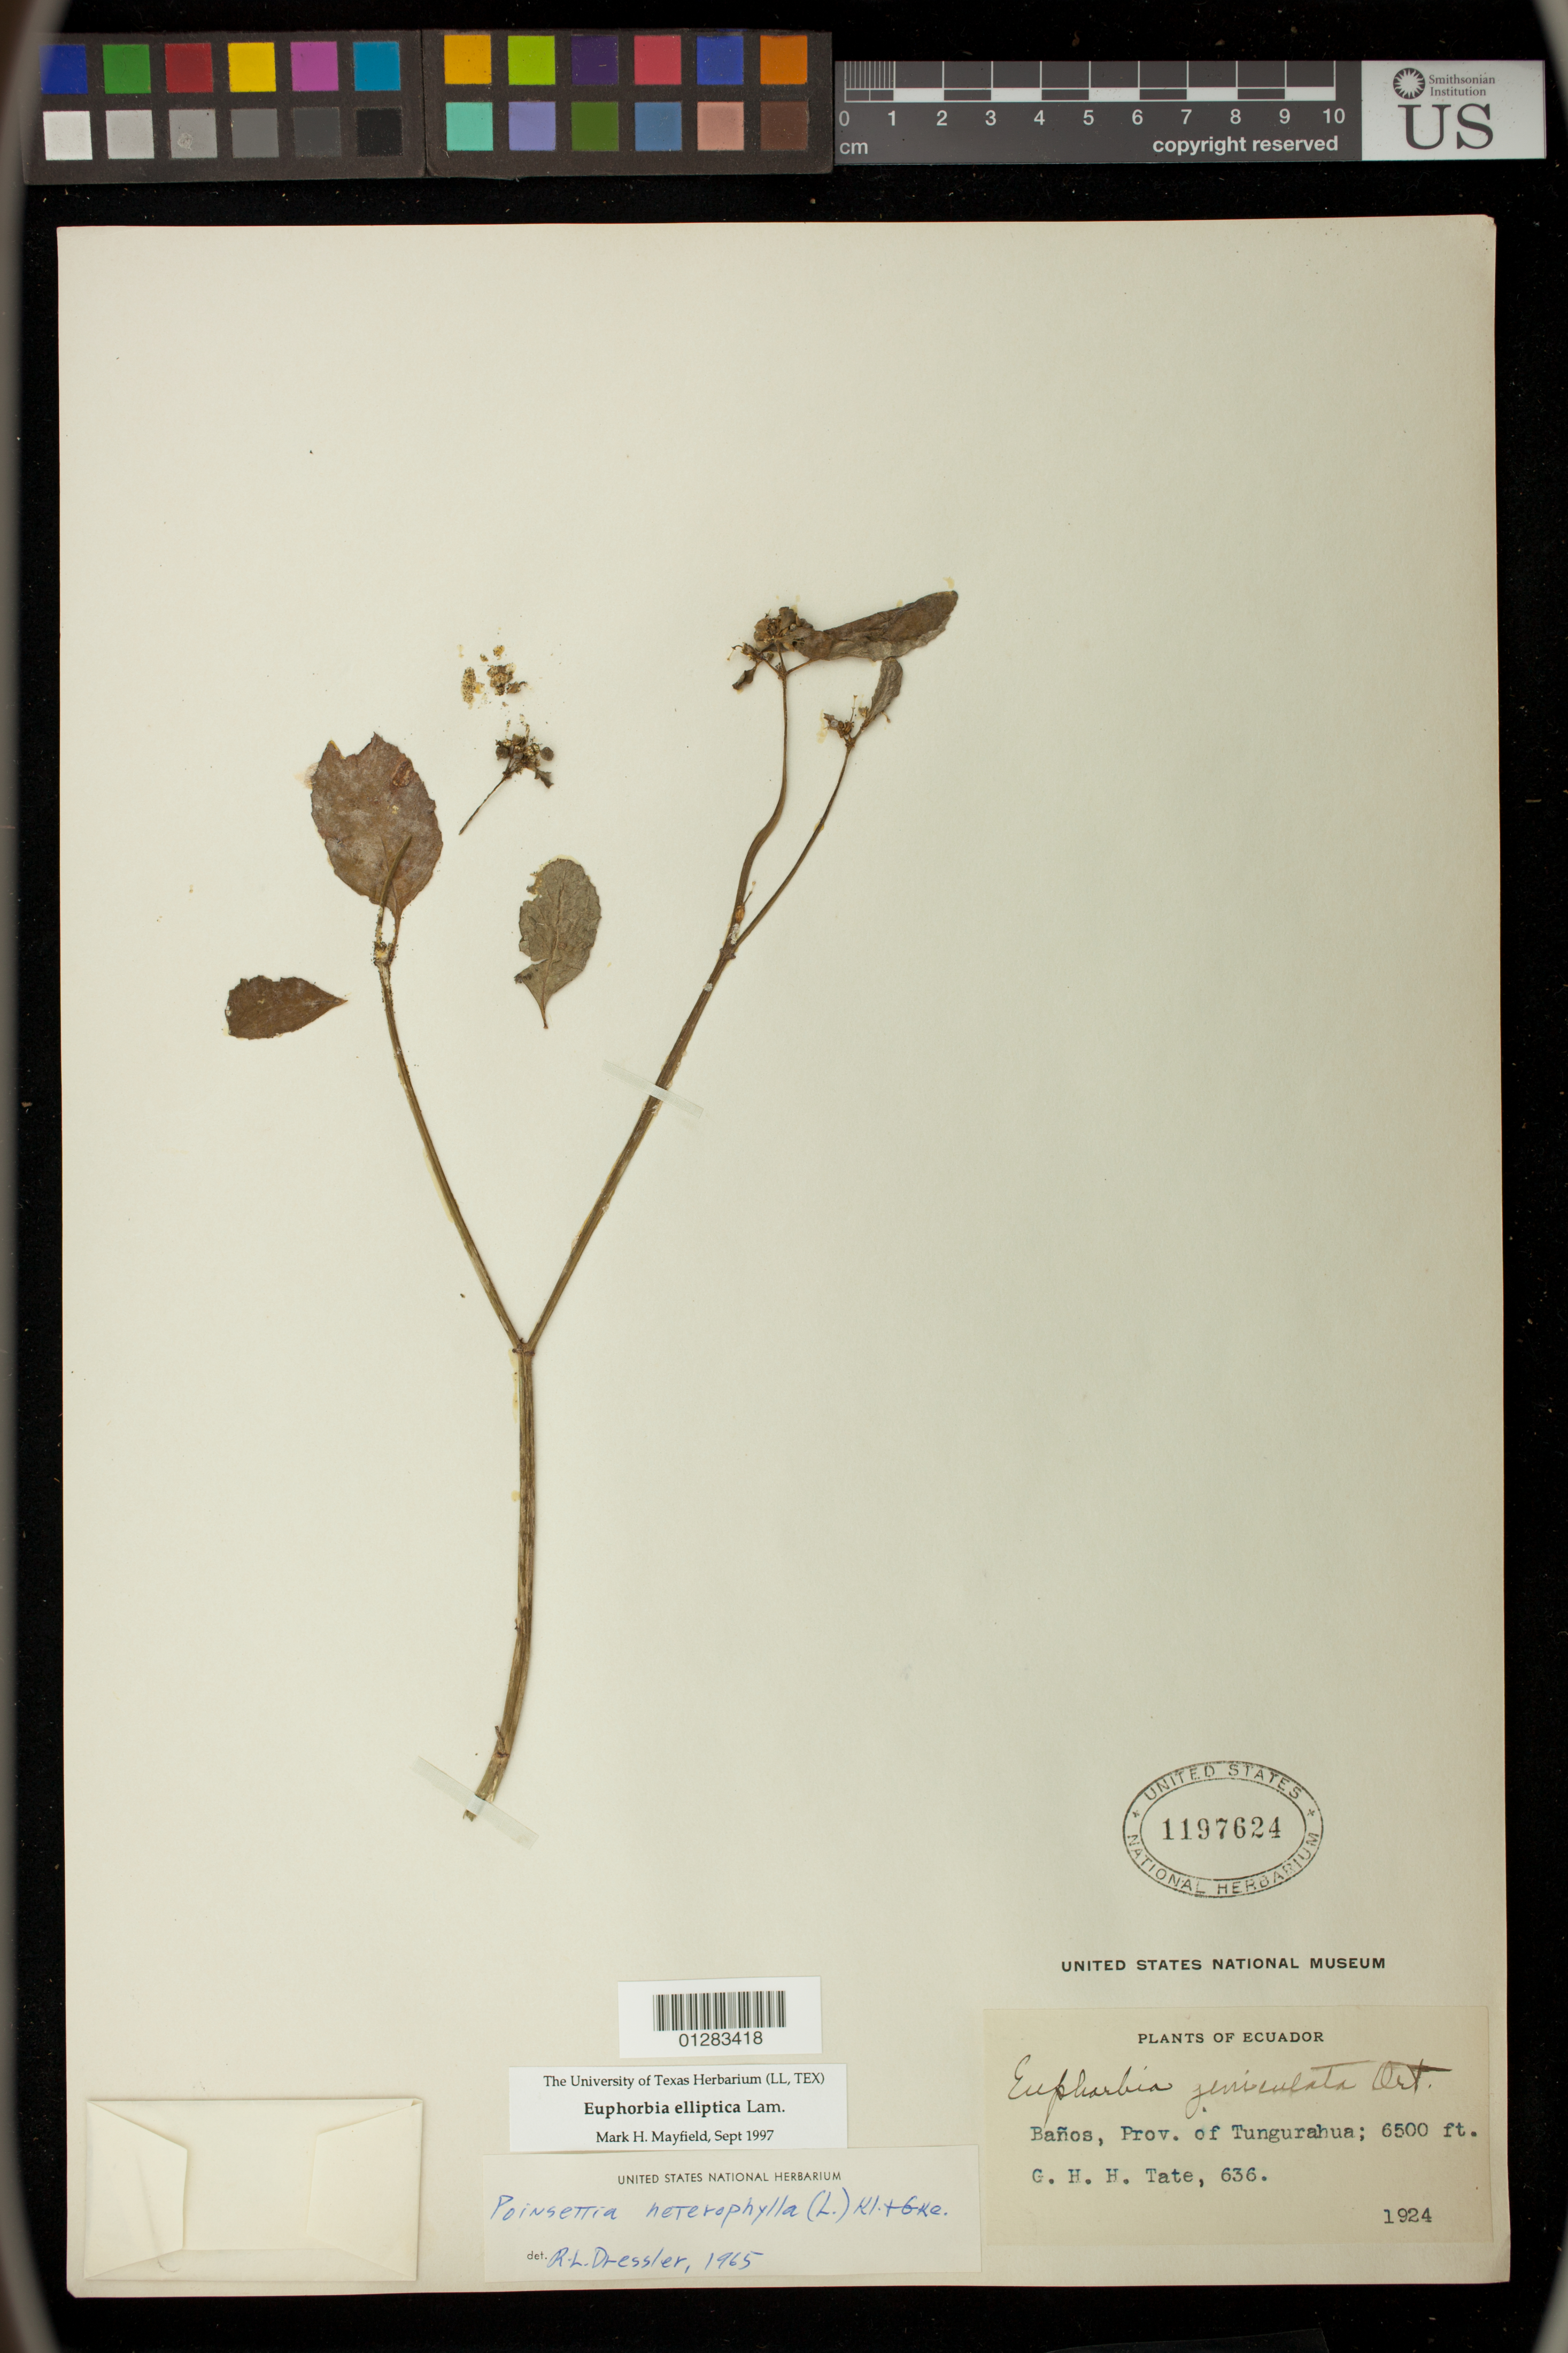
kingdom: Plantae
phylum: Tracheophyta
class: Magnoliopsida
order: Malpighiales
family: Euphorbiaceae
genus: Euphorbia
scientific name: Euphorbia elliptica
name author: Lam.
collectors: G. H. H.Tate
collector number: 636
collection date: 1924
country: Ecuador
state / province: Tungurahua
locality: Banos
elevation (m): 1981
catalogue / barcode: US 1197624